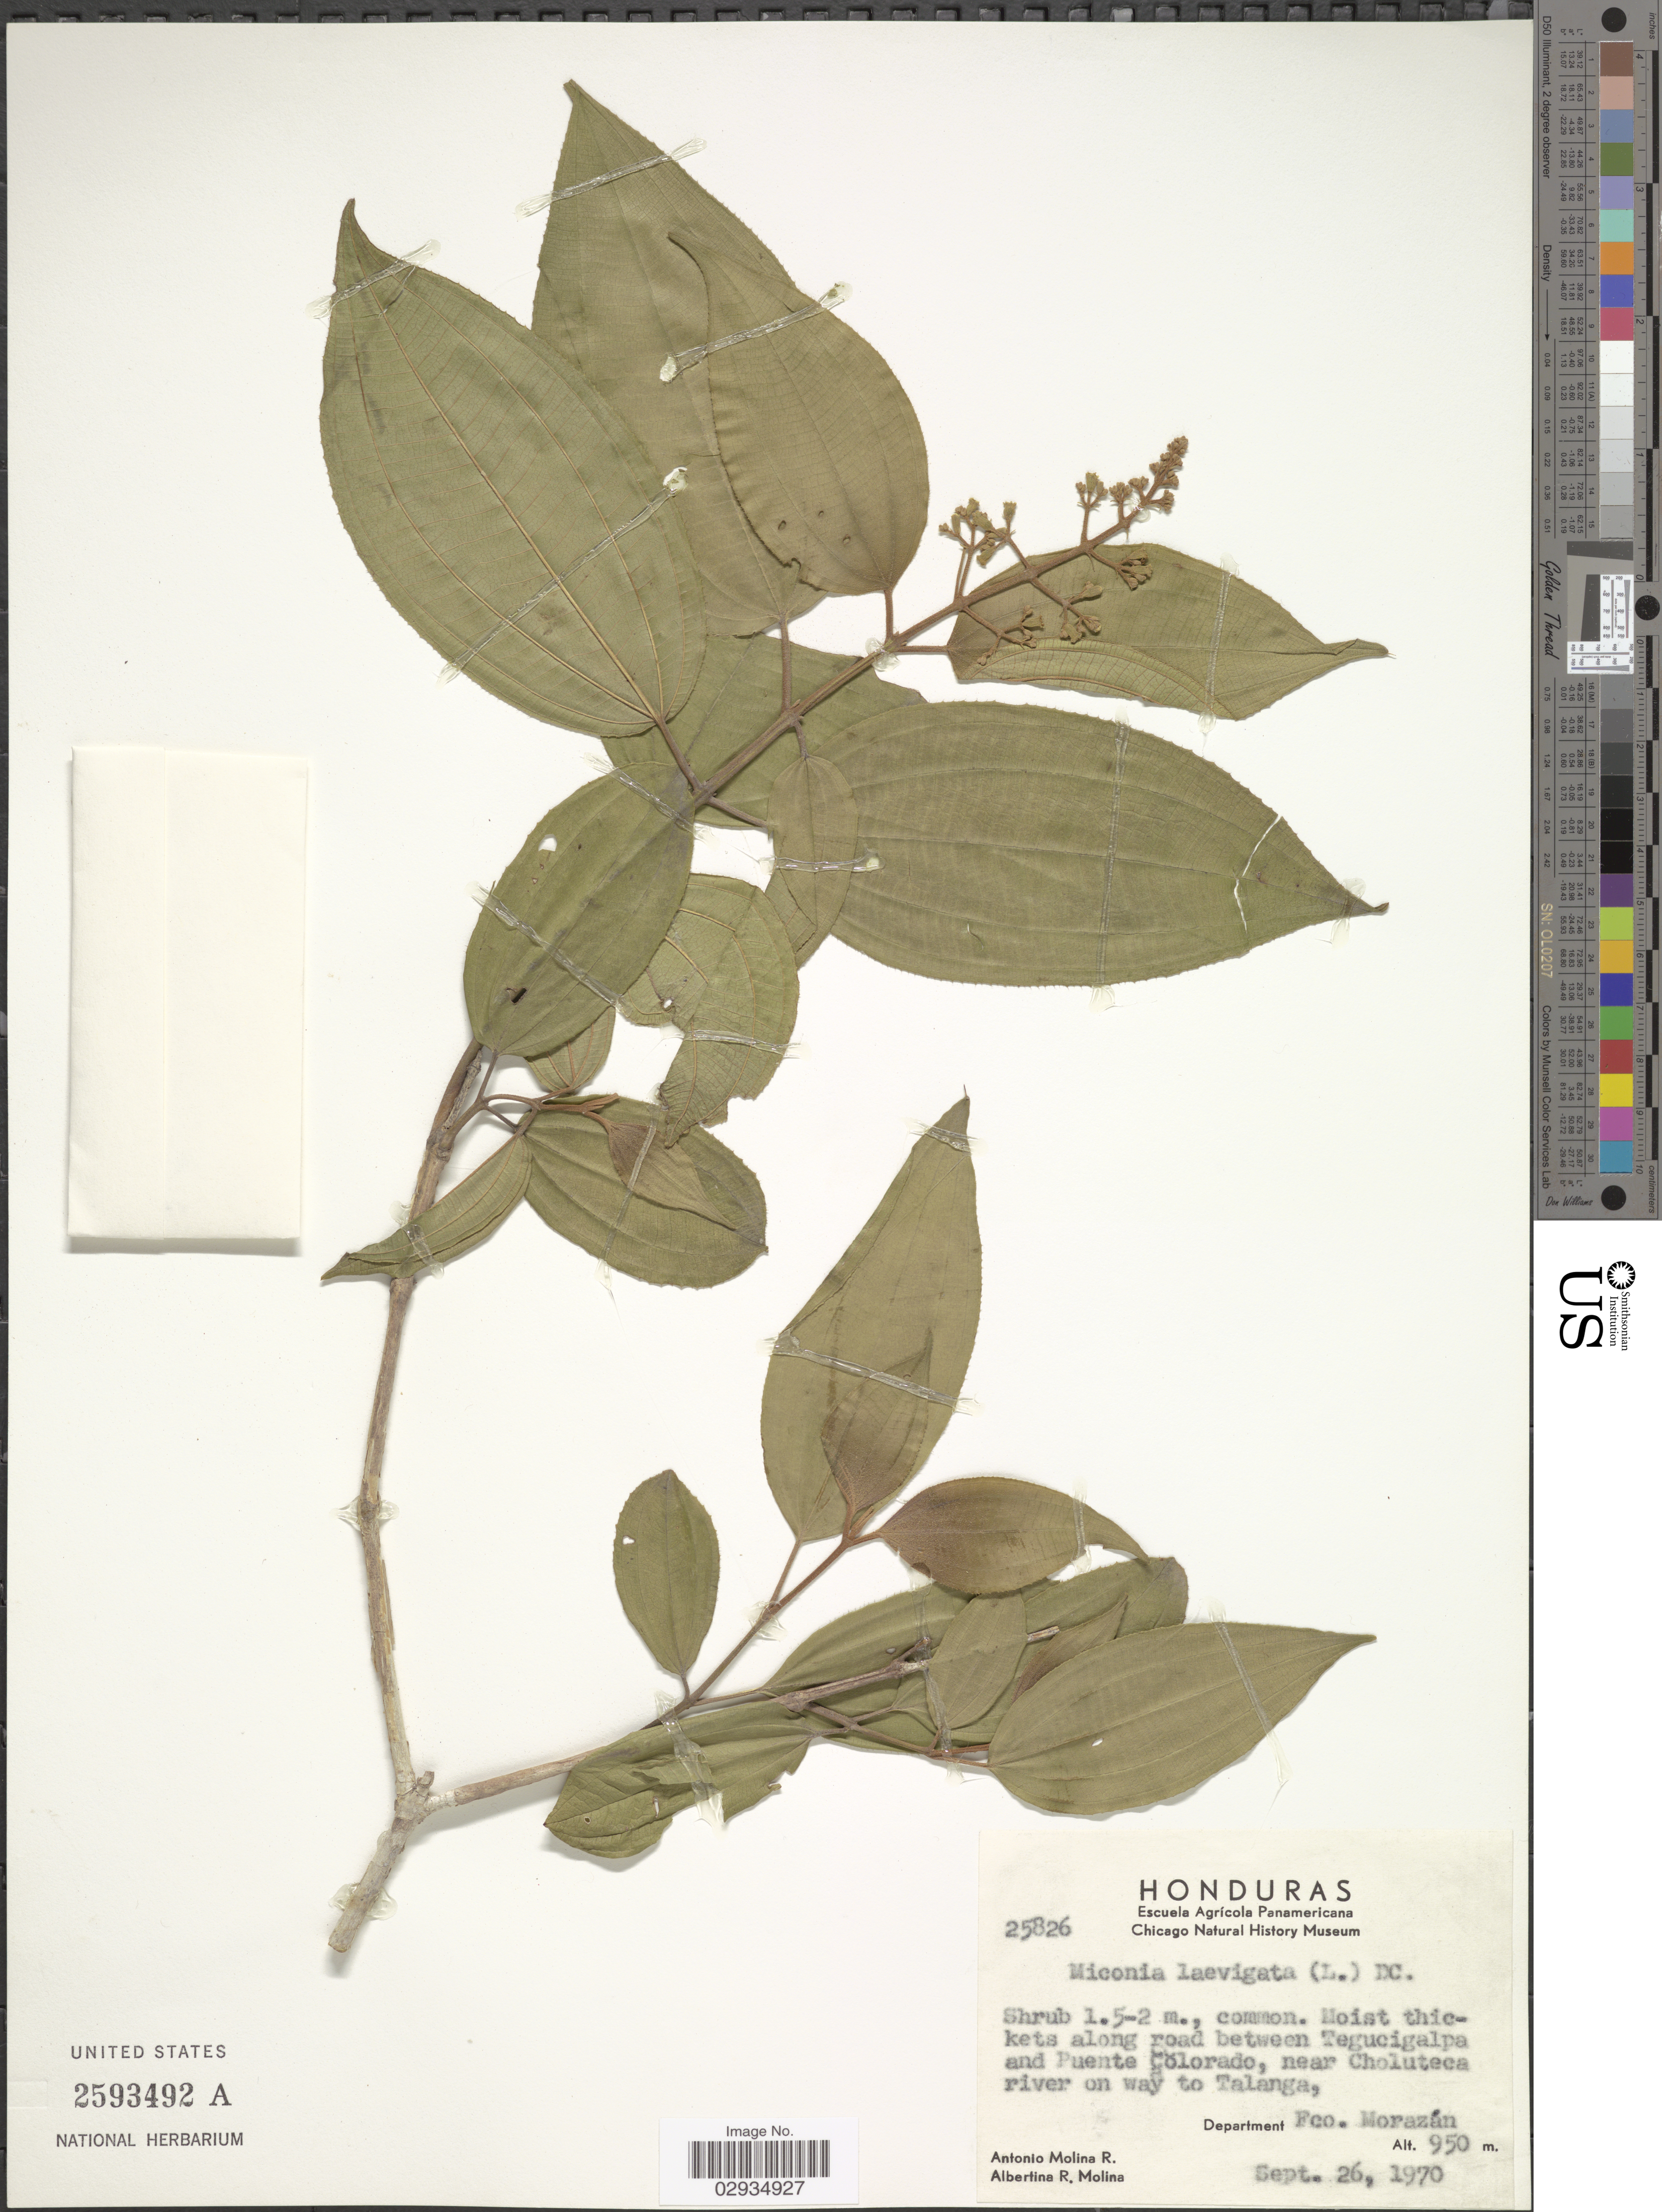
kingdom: Plantae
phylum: Tracheophyta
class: Magnoliopsida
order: Myrtales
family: Melastomataceae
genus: Miconia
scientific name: Miconia laevigata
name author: (L.) D. Don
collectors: A. Molina R. & A. R. Molina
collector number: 25826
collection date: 1970-09-26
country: Honduras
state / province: Fco. Morazán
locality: Along road between Tegucigalpa and Puente Colorado, near Choluteca river on way to Talanga, Department of Fco. Morazán.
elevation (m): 950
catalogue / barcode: US 2593492A